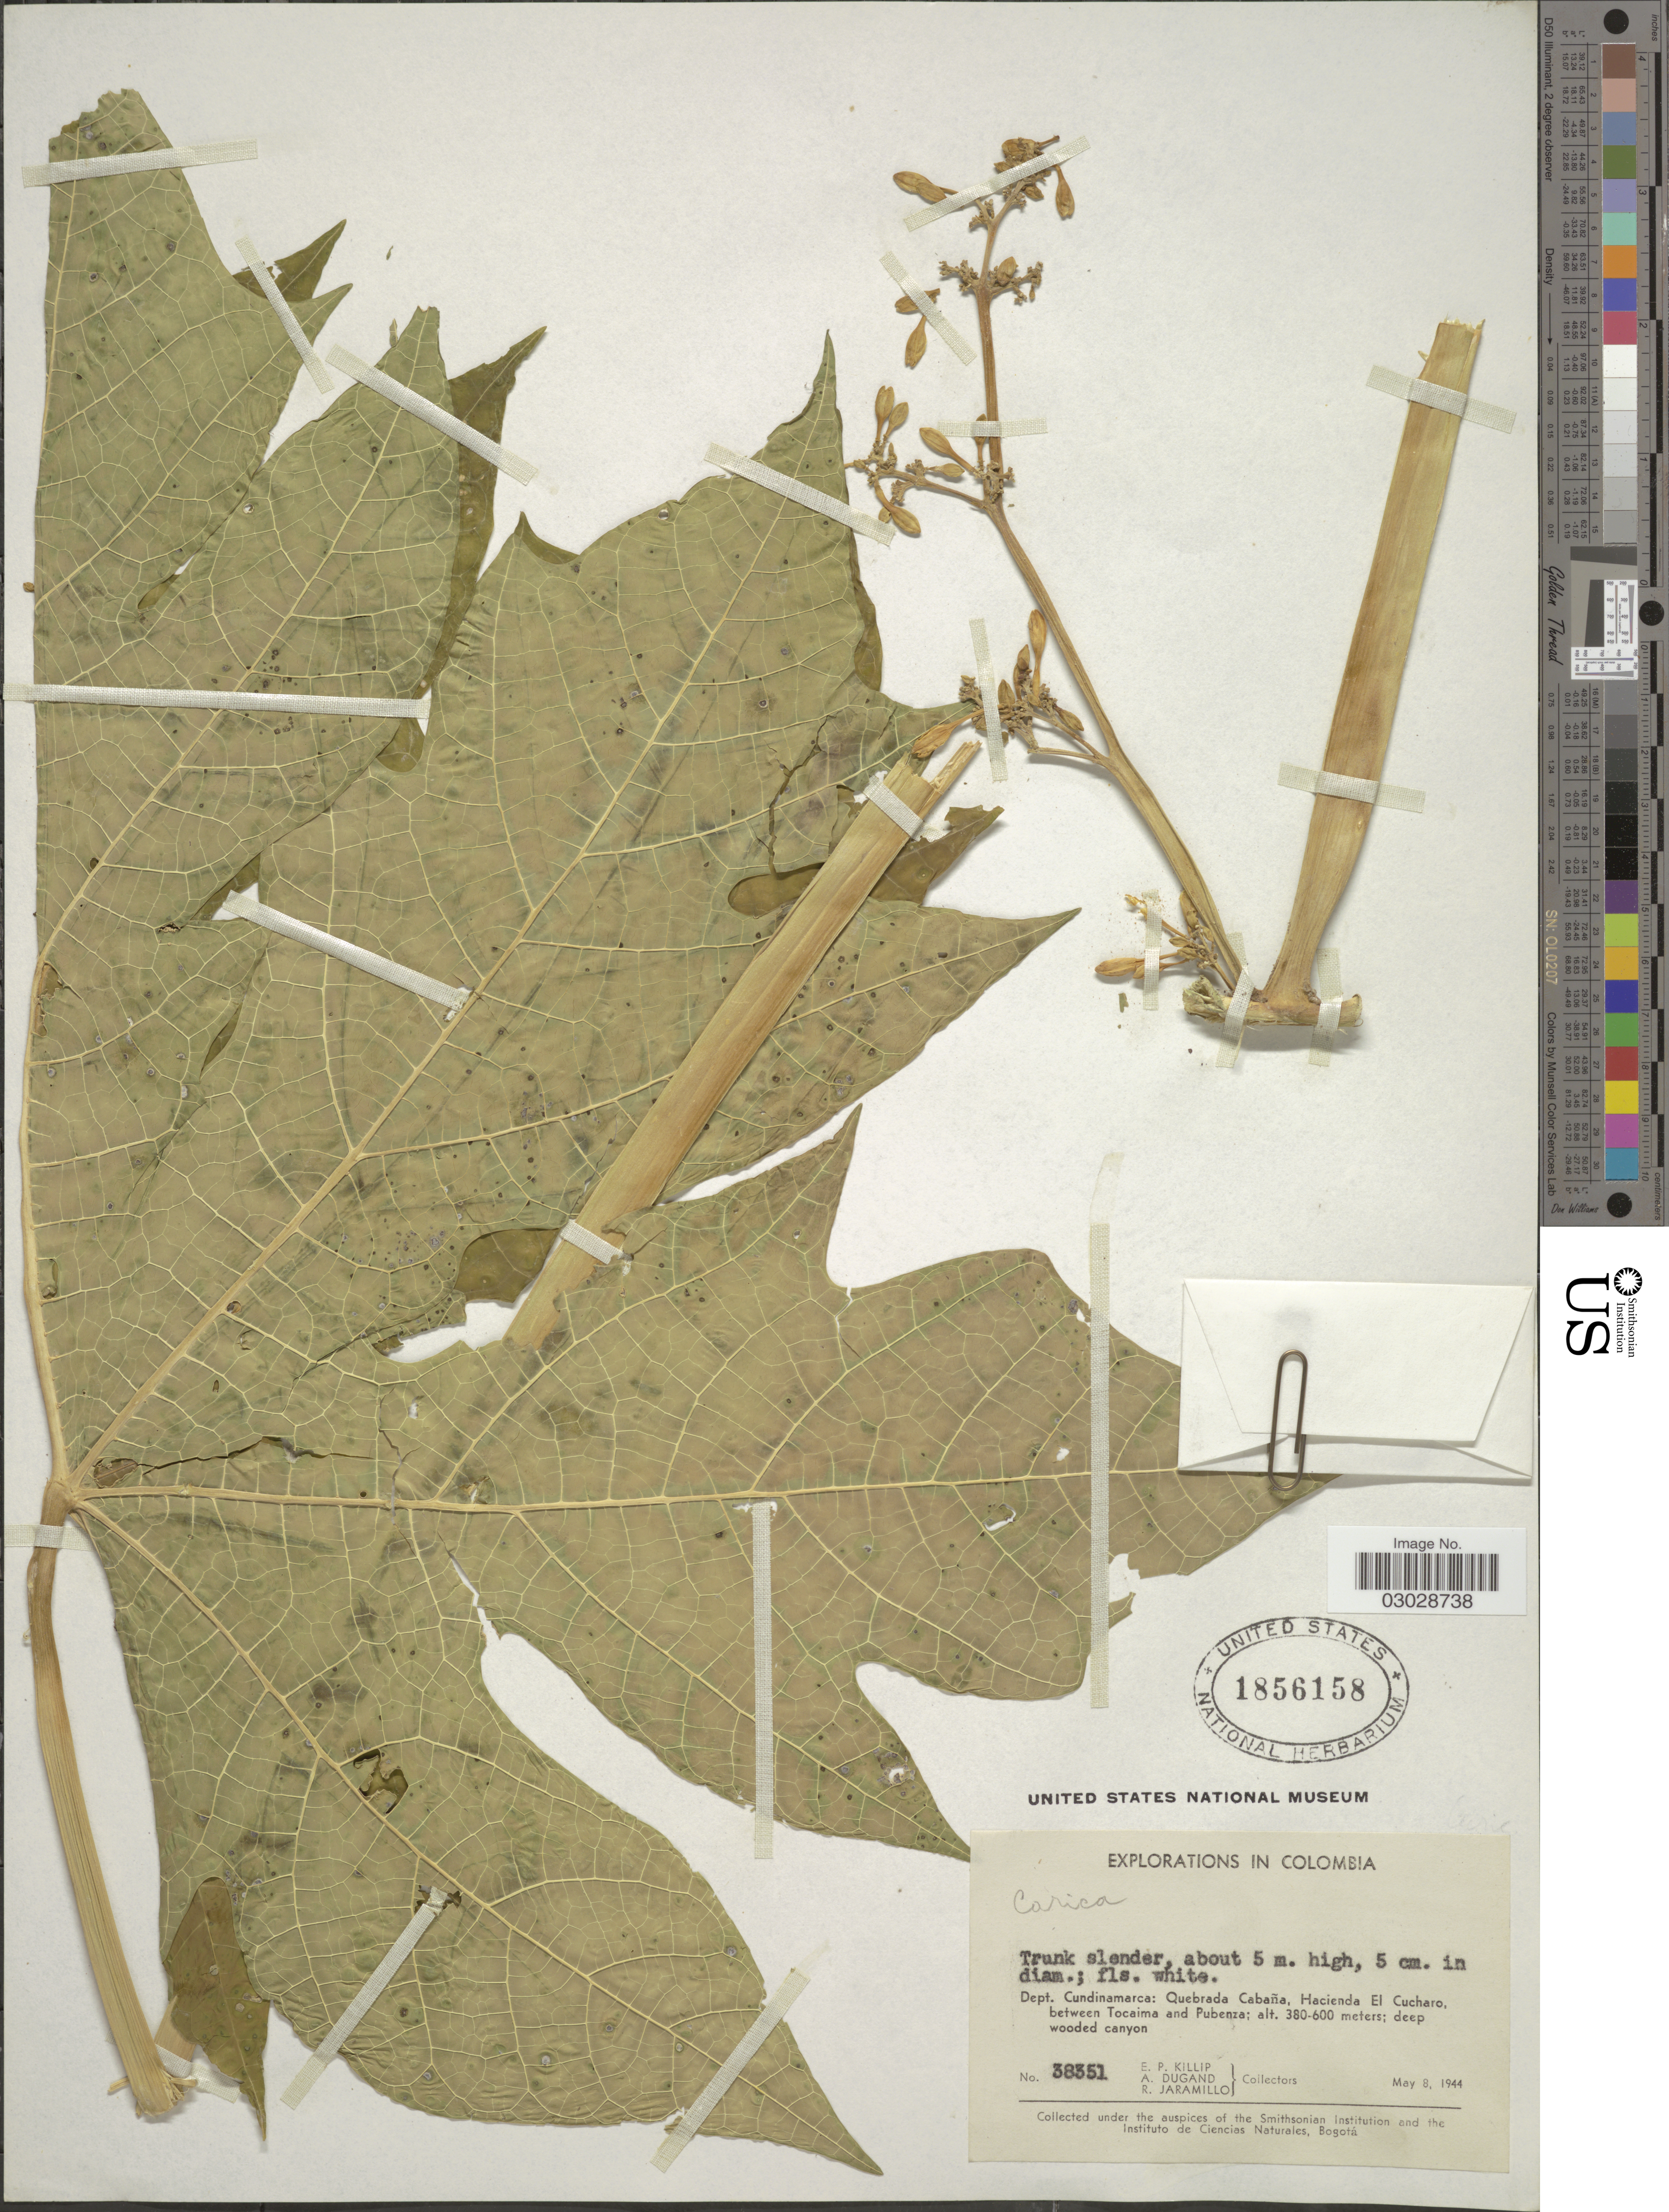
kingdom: Plantae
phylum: Tracheophyta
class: Magnoliopsida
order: Brassicales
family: Caricaceae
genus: Carica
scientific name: Carica sp.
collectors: E. P. Killip, A. Dugand & R. Jaramillo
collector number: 38351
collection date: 1944-05-08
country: Colombia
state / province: Cundinamarca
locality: Dept. Cundinamarca: Quebrada Cabaña, Hacienda El Cucharo, between Tocaima and Pubenza.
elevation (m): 380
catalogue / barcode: US 1856158